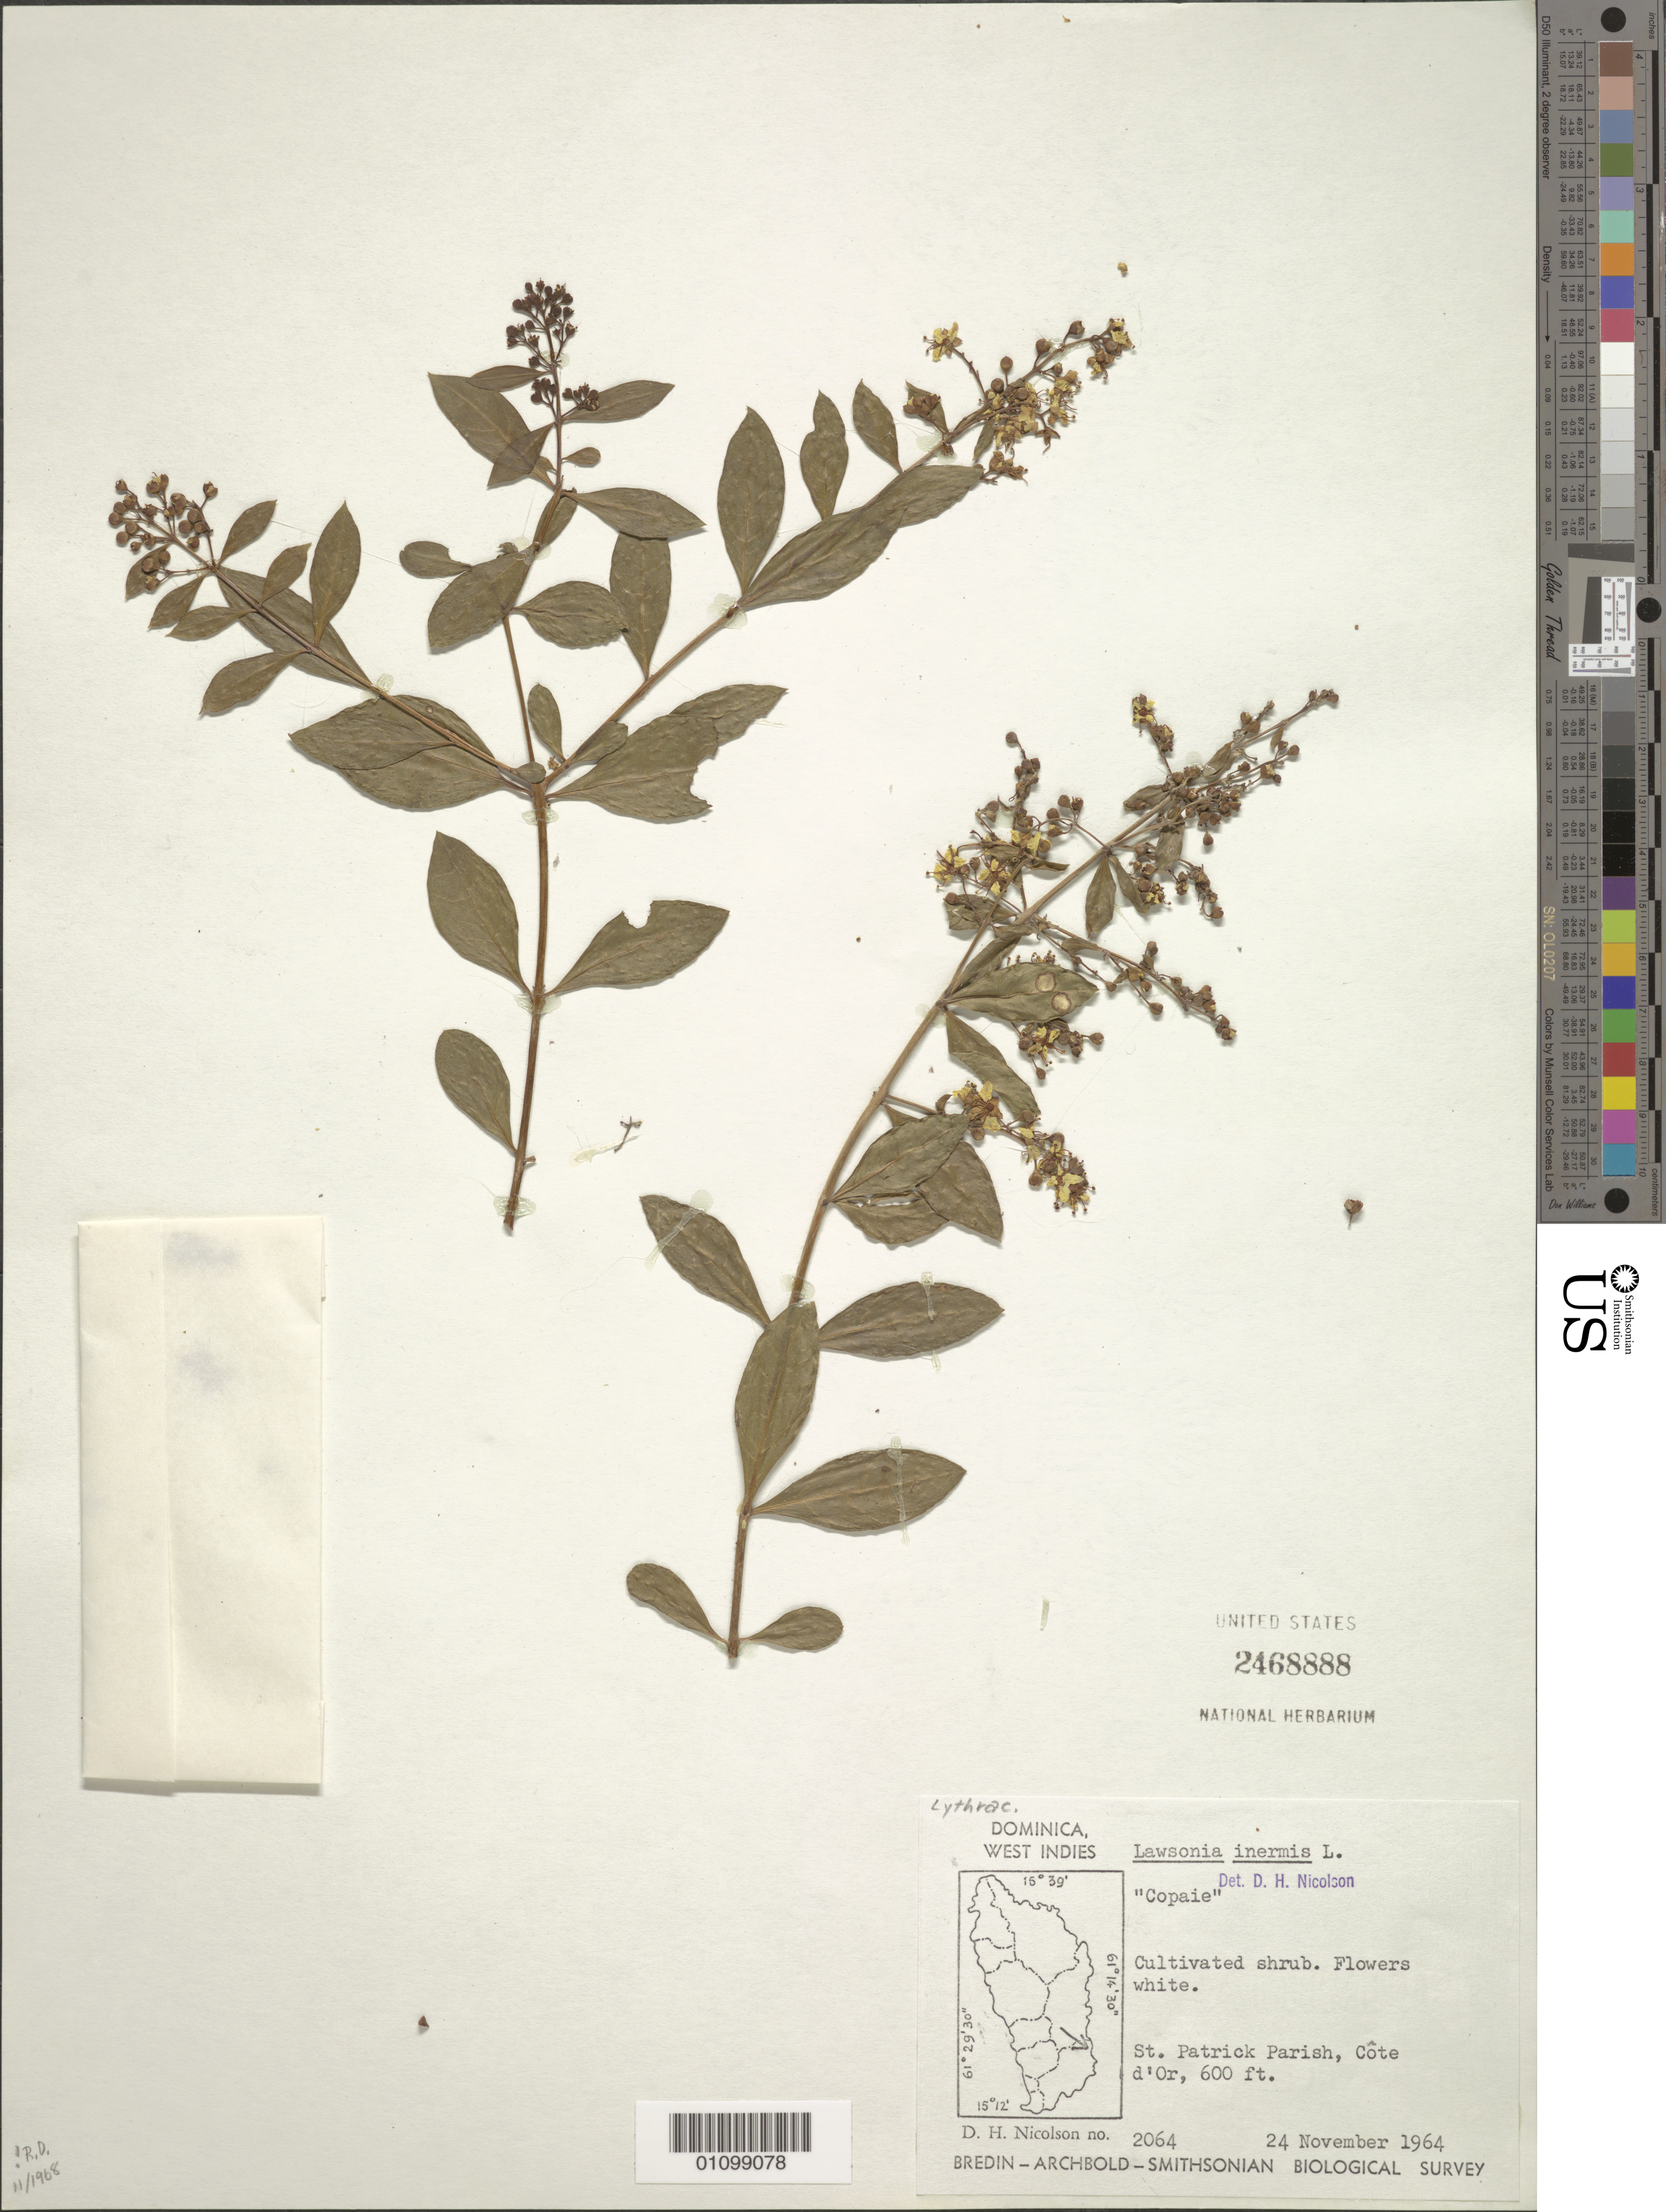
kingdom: Plantae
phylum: Tracheophyta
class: Magnoliopsida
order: Myrtales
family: Lythraceae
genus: Lawsonia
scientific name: Lawsonia inermis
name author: L.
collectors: D. H. Nicolson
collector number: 2064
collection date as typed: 24 Nov 1964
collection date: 1964-11-24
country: Dominica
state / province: St. Patrick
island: Dominica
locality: Cote d'Or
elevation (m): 183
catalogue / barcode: US 2468888